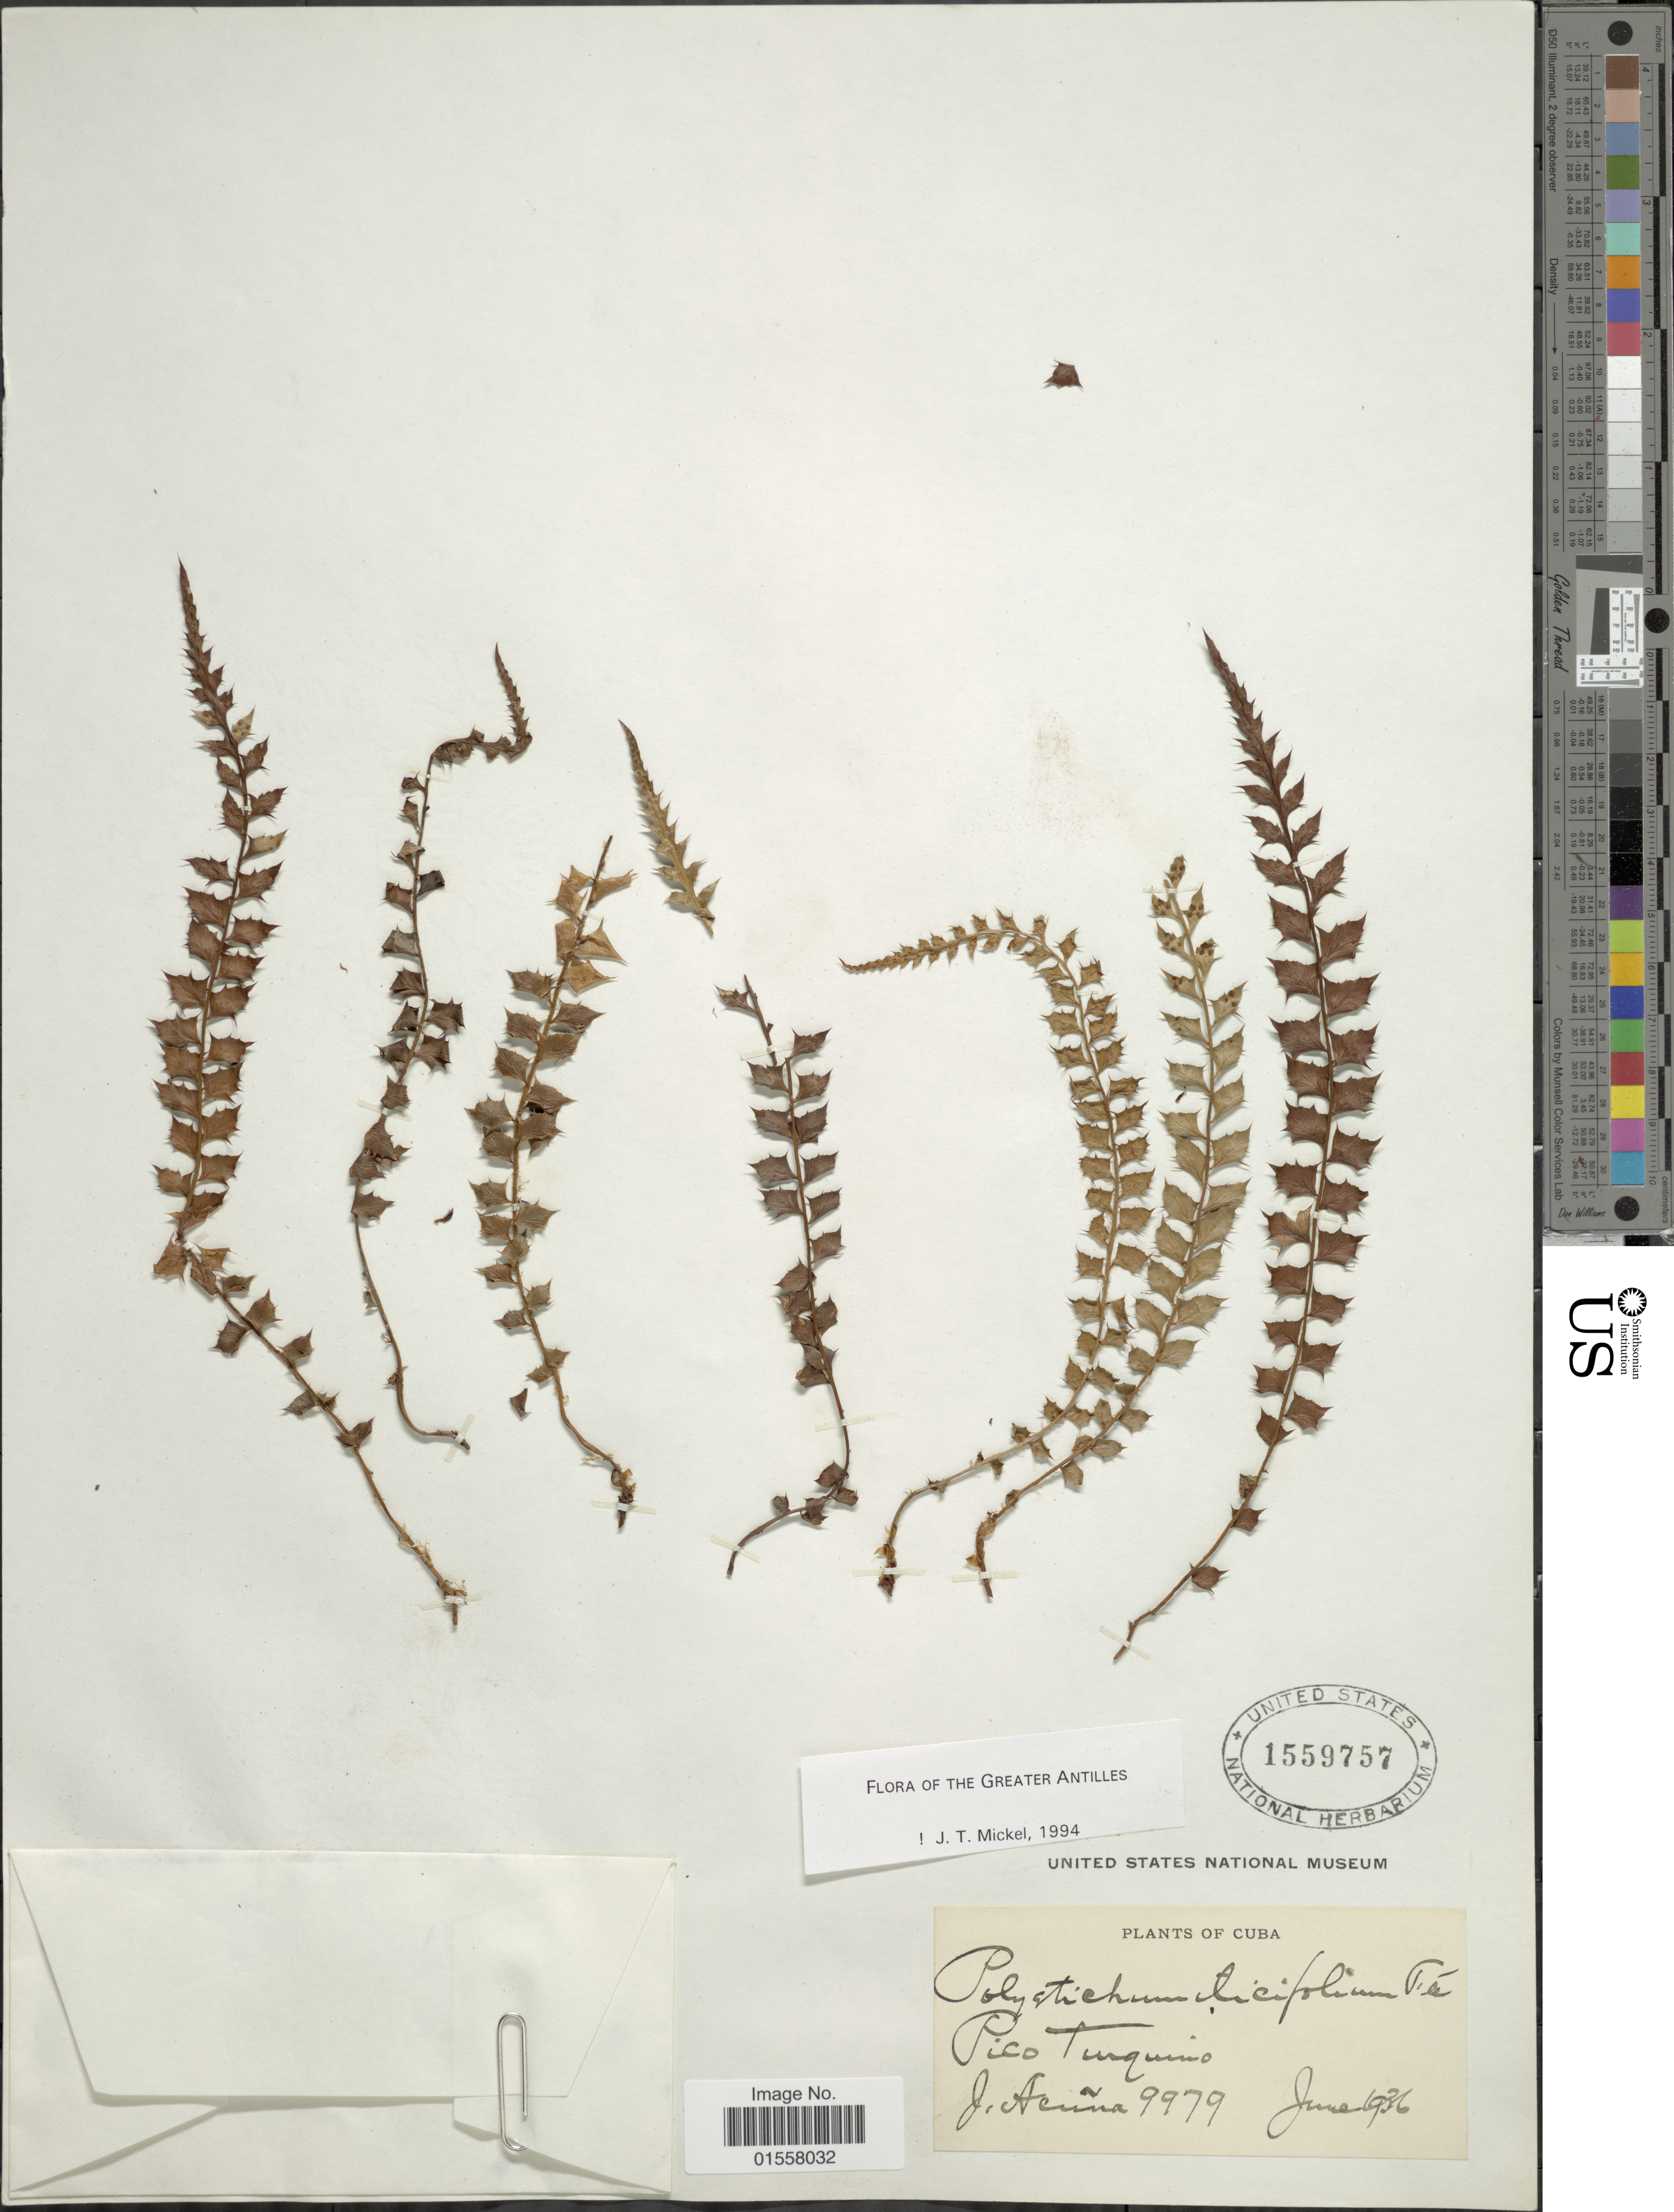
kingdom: Plantae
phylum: Tracheophyta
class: Polypodiopsida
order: Polypodiales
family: Dryopteridaceae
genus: Polystichum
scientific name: Polystichum ilicifolium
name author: Fée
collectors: J. Acuña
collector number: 9979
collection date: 1936-06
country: Cuba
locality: Pico Tunquino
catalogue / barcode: US 1559757